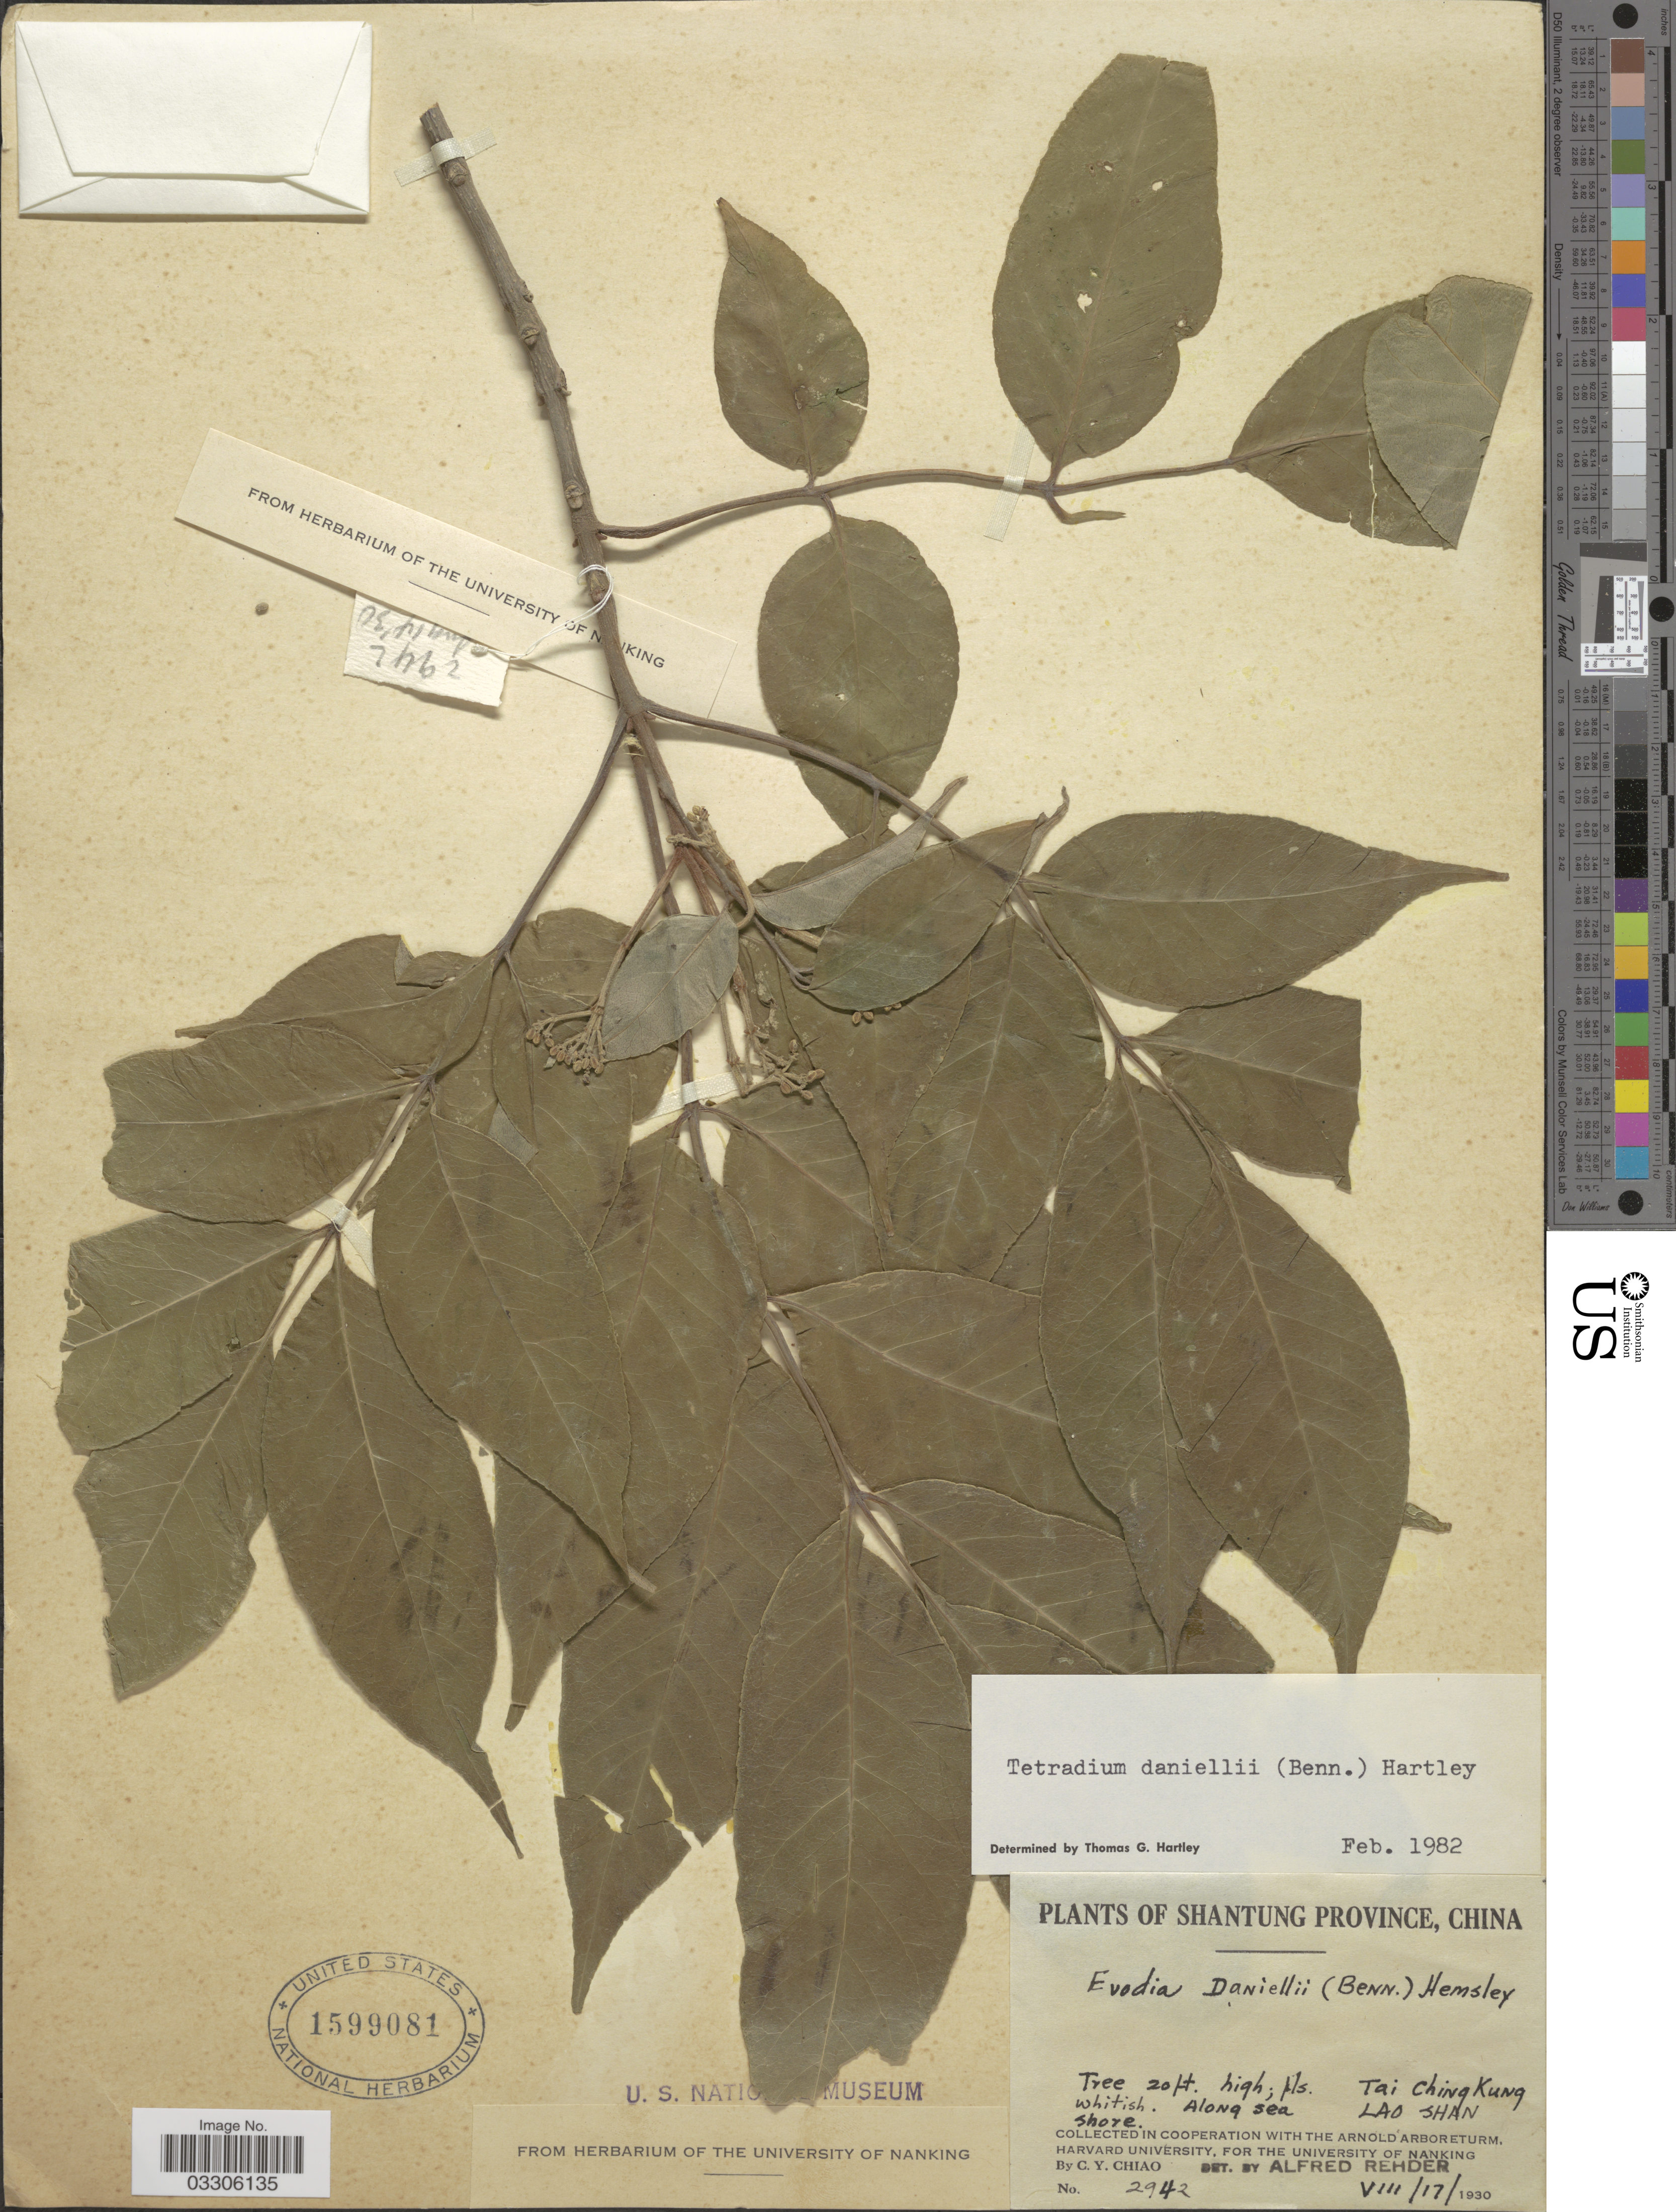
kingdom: Plantae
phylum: Tracheophyta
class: Magnoliopsida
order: Sapindales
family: Rutaceae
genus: Tetradium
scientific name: Tetradium daniellii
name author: (Benn.) T.G. Hartley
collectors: C. Y. Chiao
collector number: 2942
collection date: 1930-08-17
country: China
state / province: Shandong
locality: Shantung Province. Tai Ching Kung. Along sea shore. Lao Shan.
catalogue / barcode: US 1599081